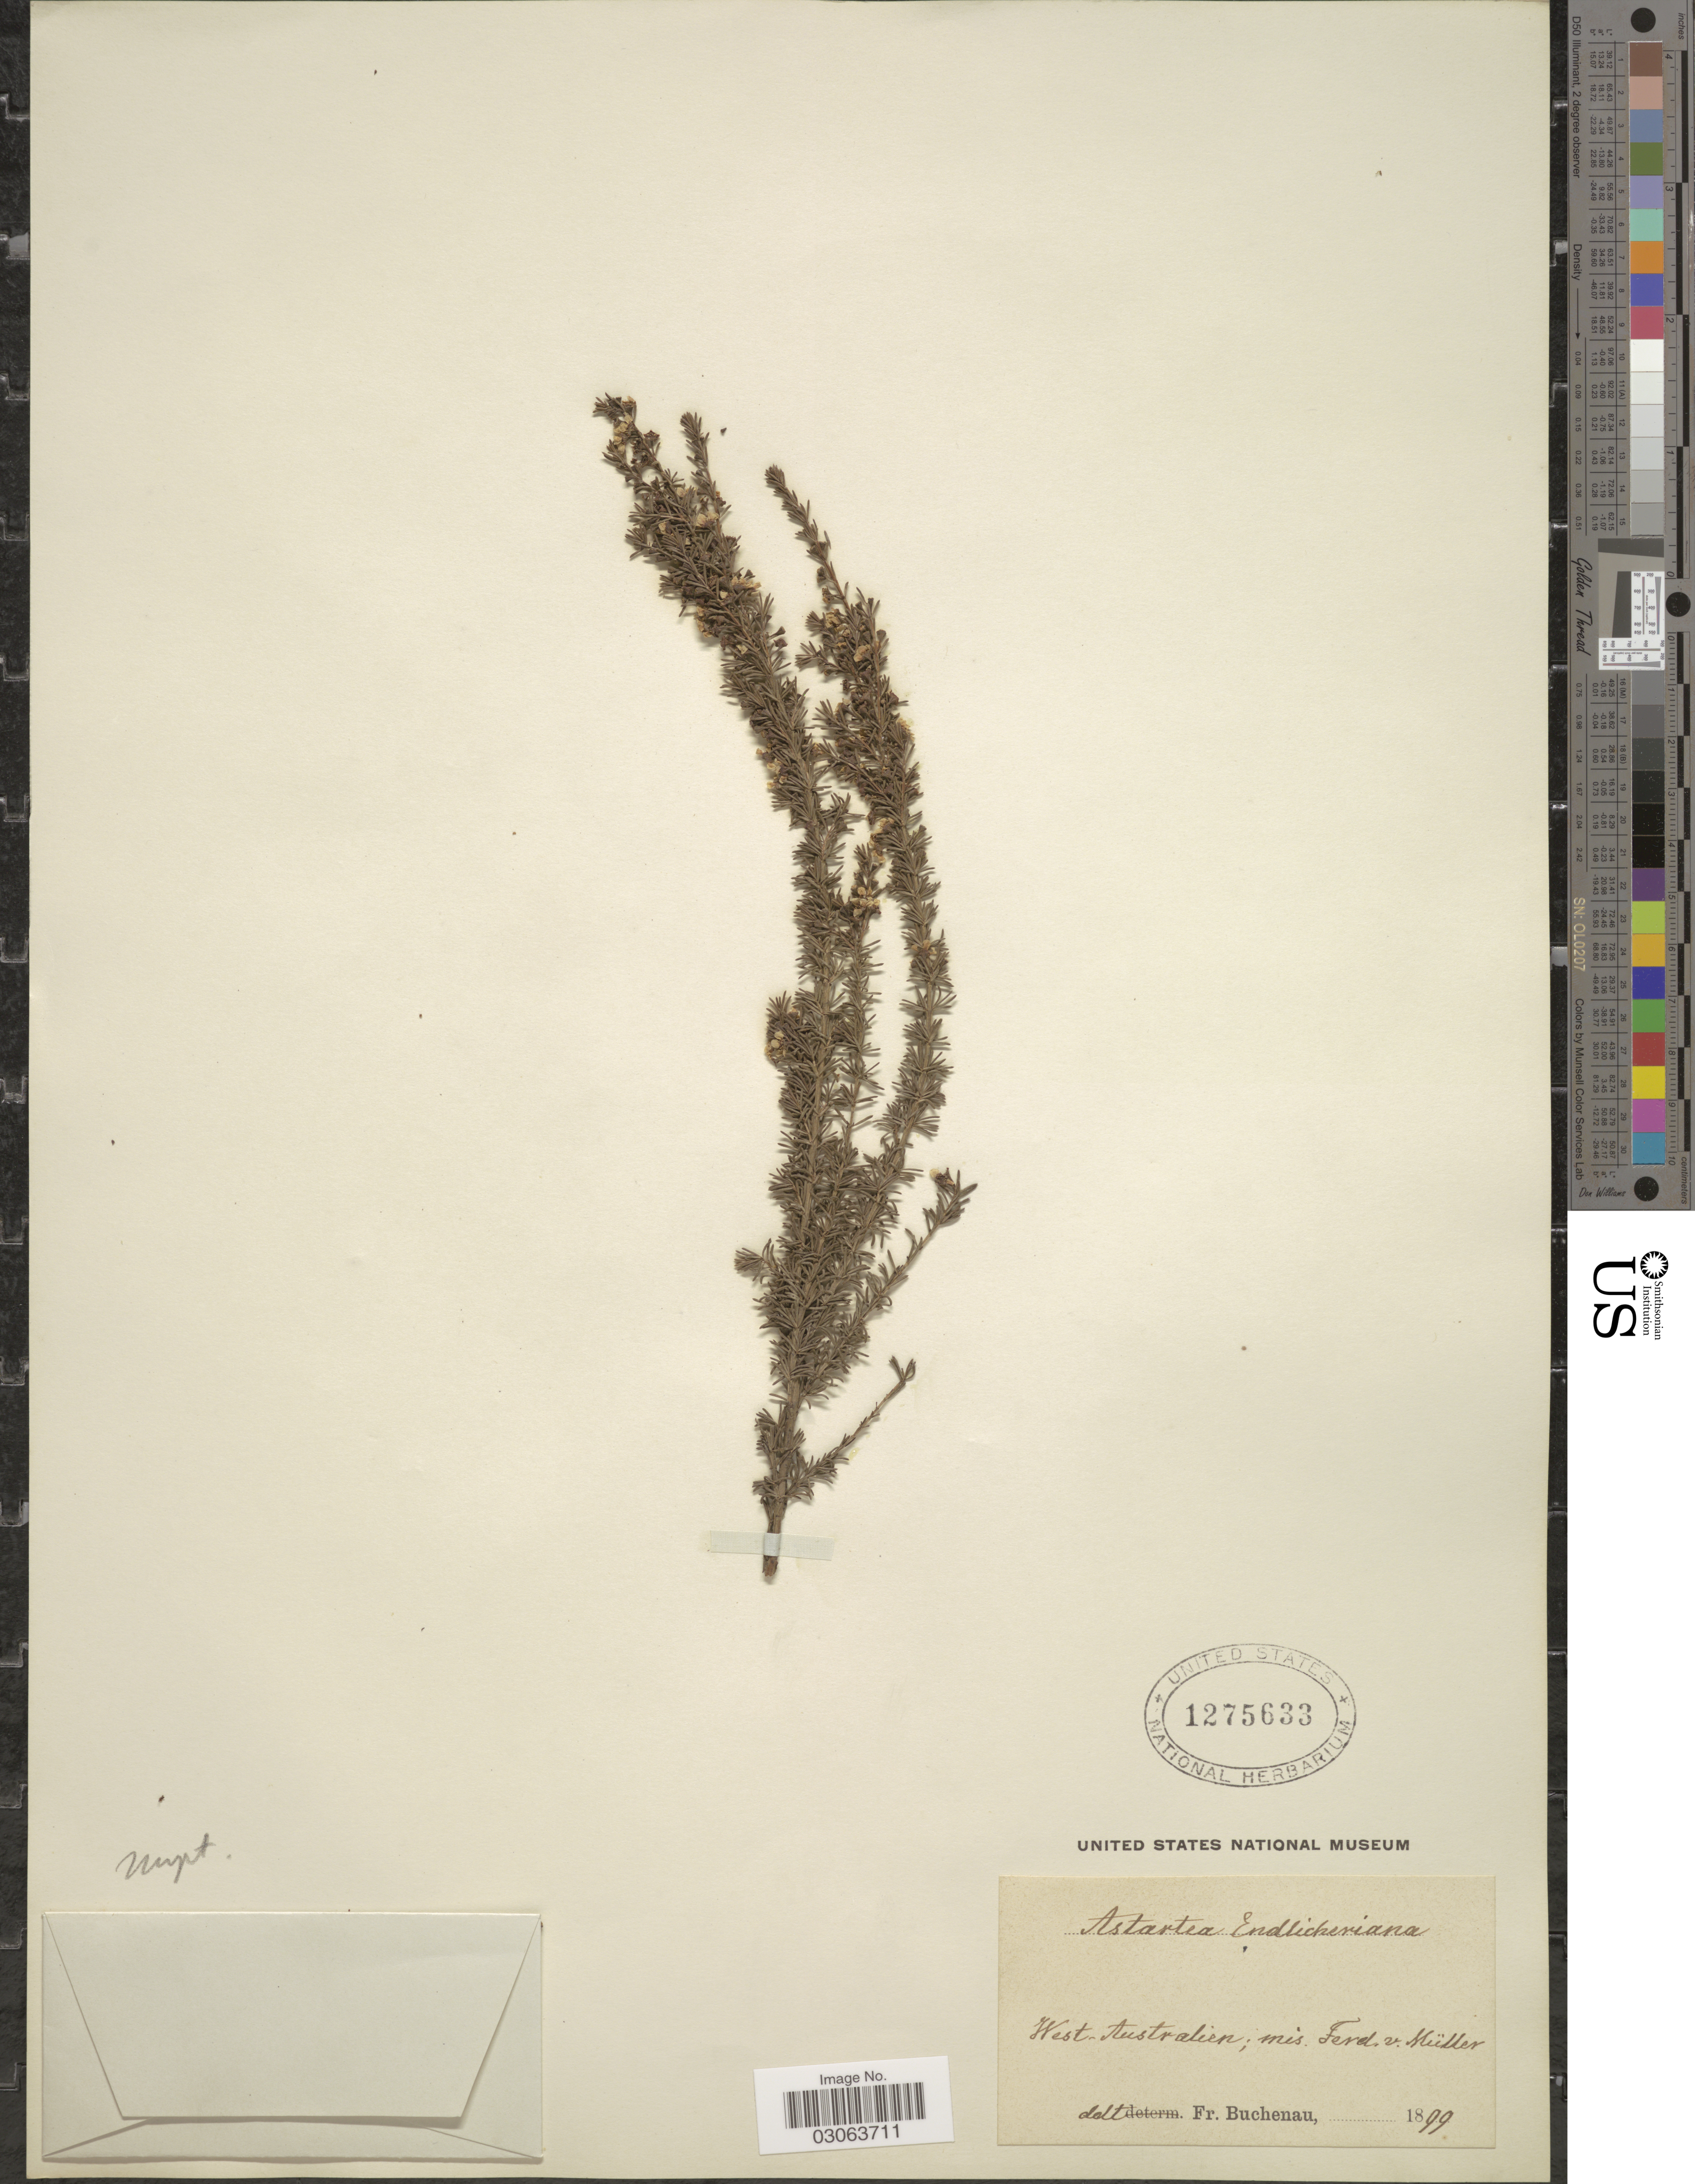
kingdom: Plantae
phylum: Tracheophyta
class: Magnoliopsida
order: Myrtales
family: Myrtaceae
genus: Astartea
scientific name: Astartea endlicheriana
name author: Schauer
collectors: F. Mueller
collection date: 1899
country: Australia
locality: West - Australien.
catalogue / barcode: US 1275633